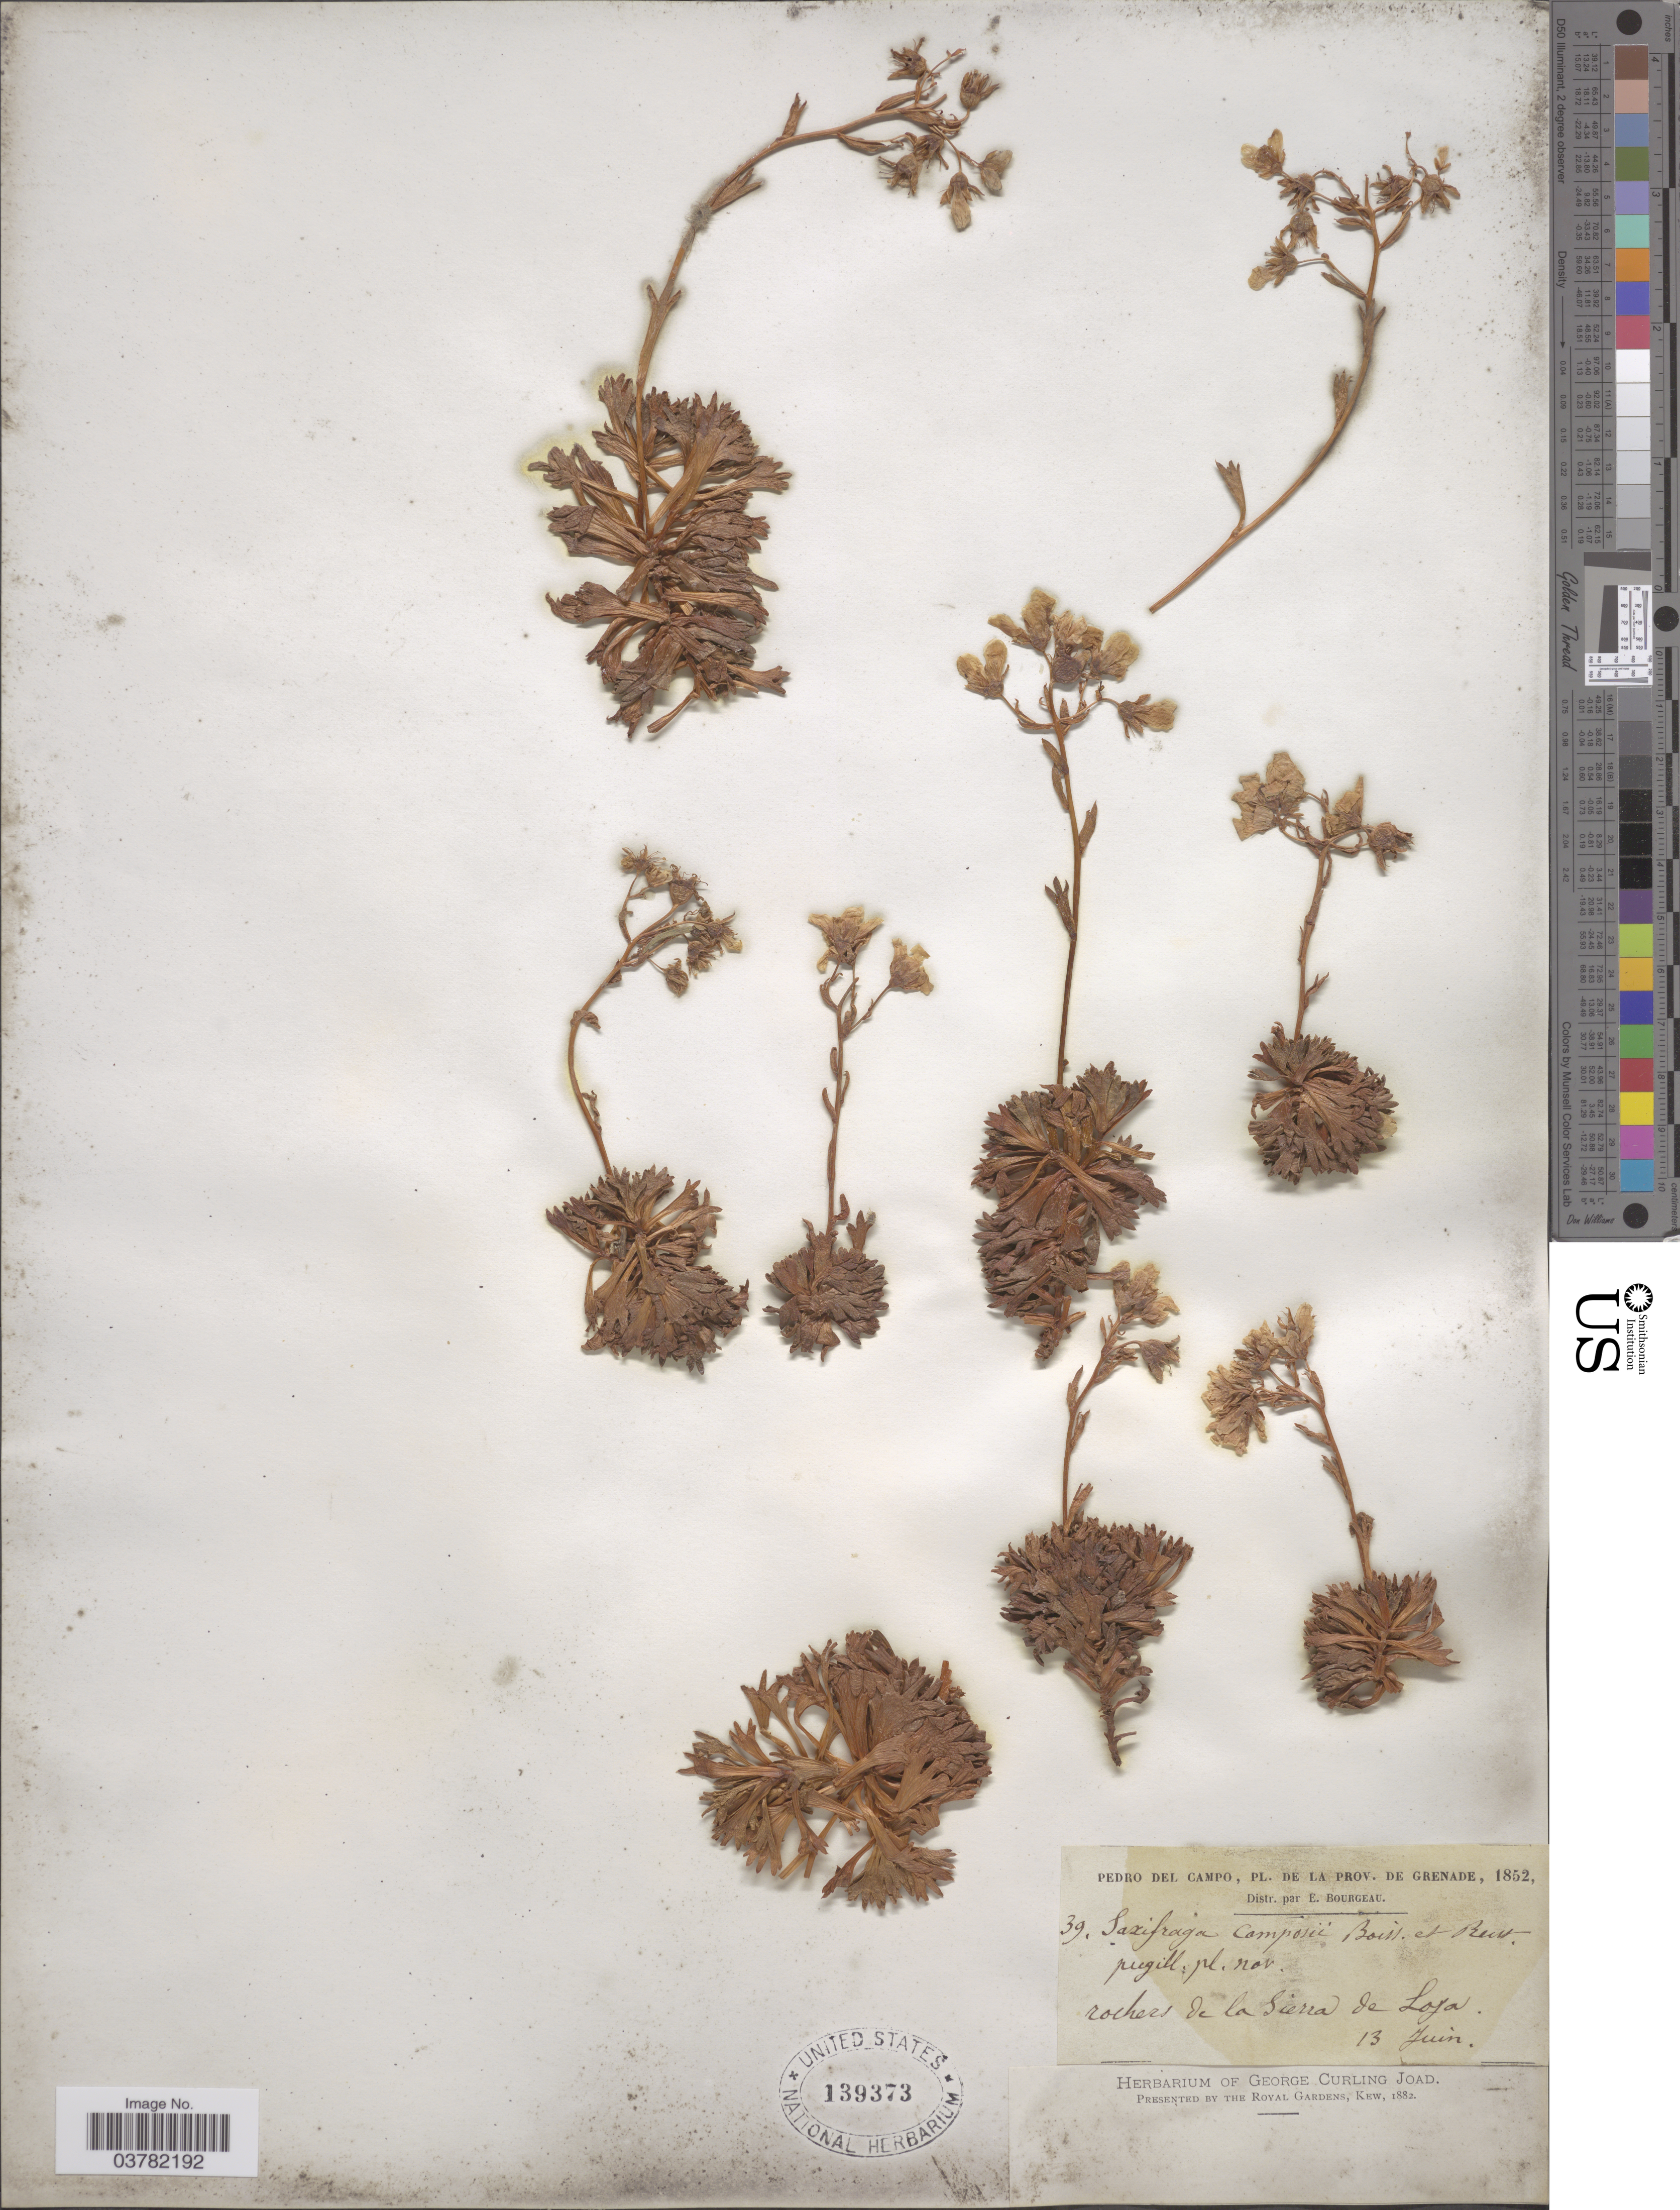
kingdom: Plantae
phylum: Tracheophyta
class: Magnoliopsida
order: Saxifragales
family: Saxifragaceae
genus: Saxifraga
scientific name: Saxifraga composii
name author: Boiss. & Reut.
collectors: E. Bourgeau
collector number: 39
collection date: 1852-06-13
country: Spain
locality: La Prov. de Grenade. Rochers de la Sierra de Loja.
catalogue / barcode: US 139373